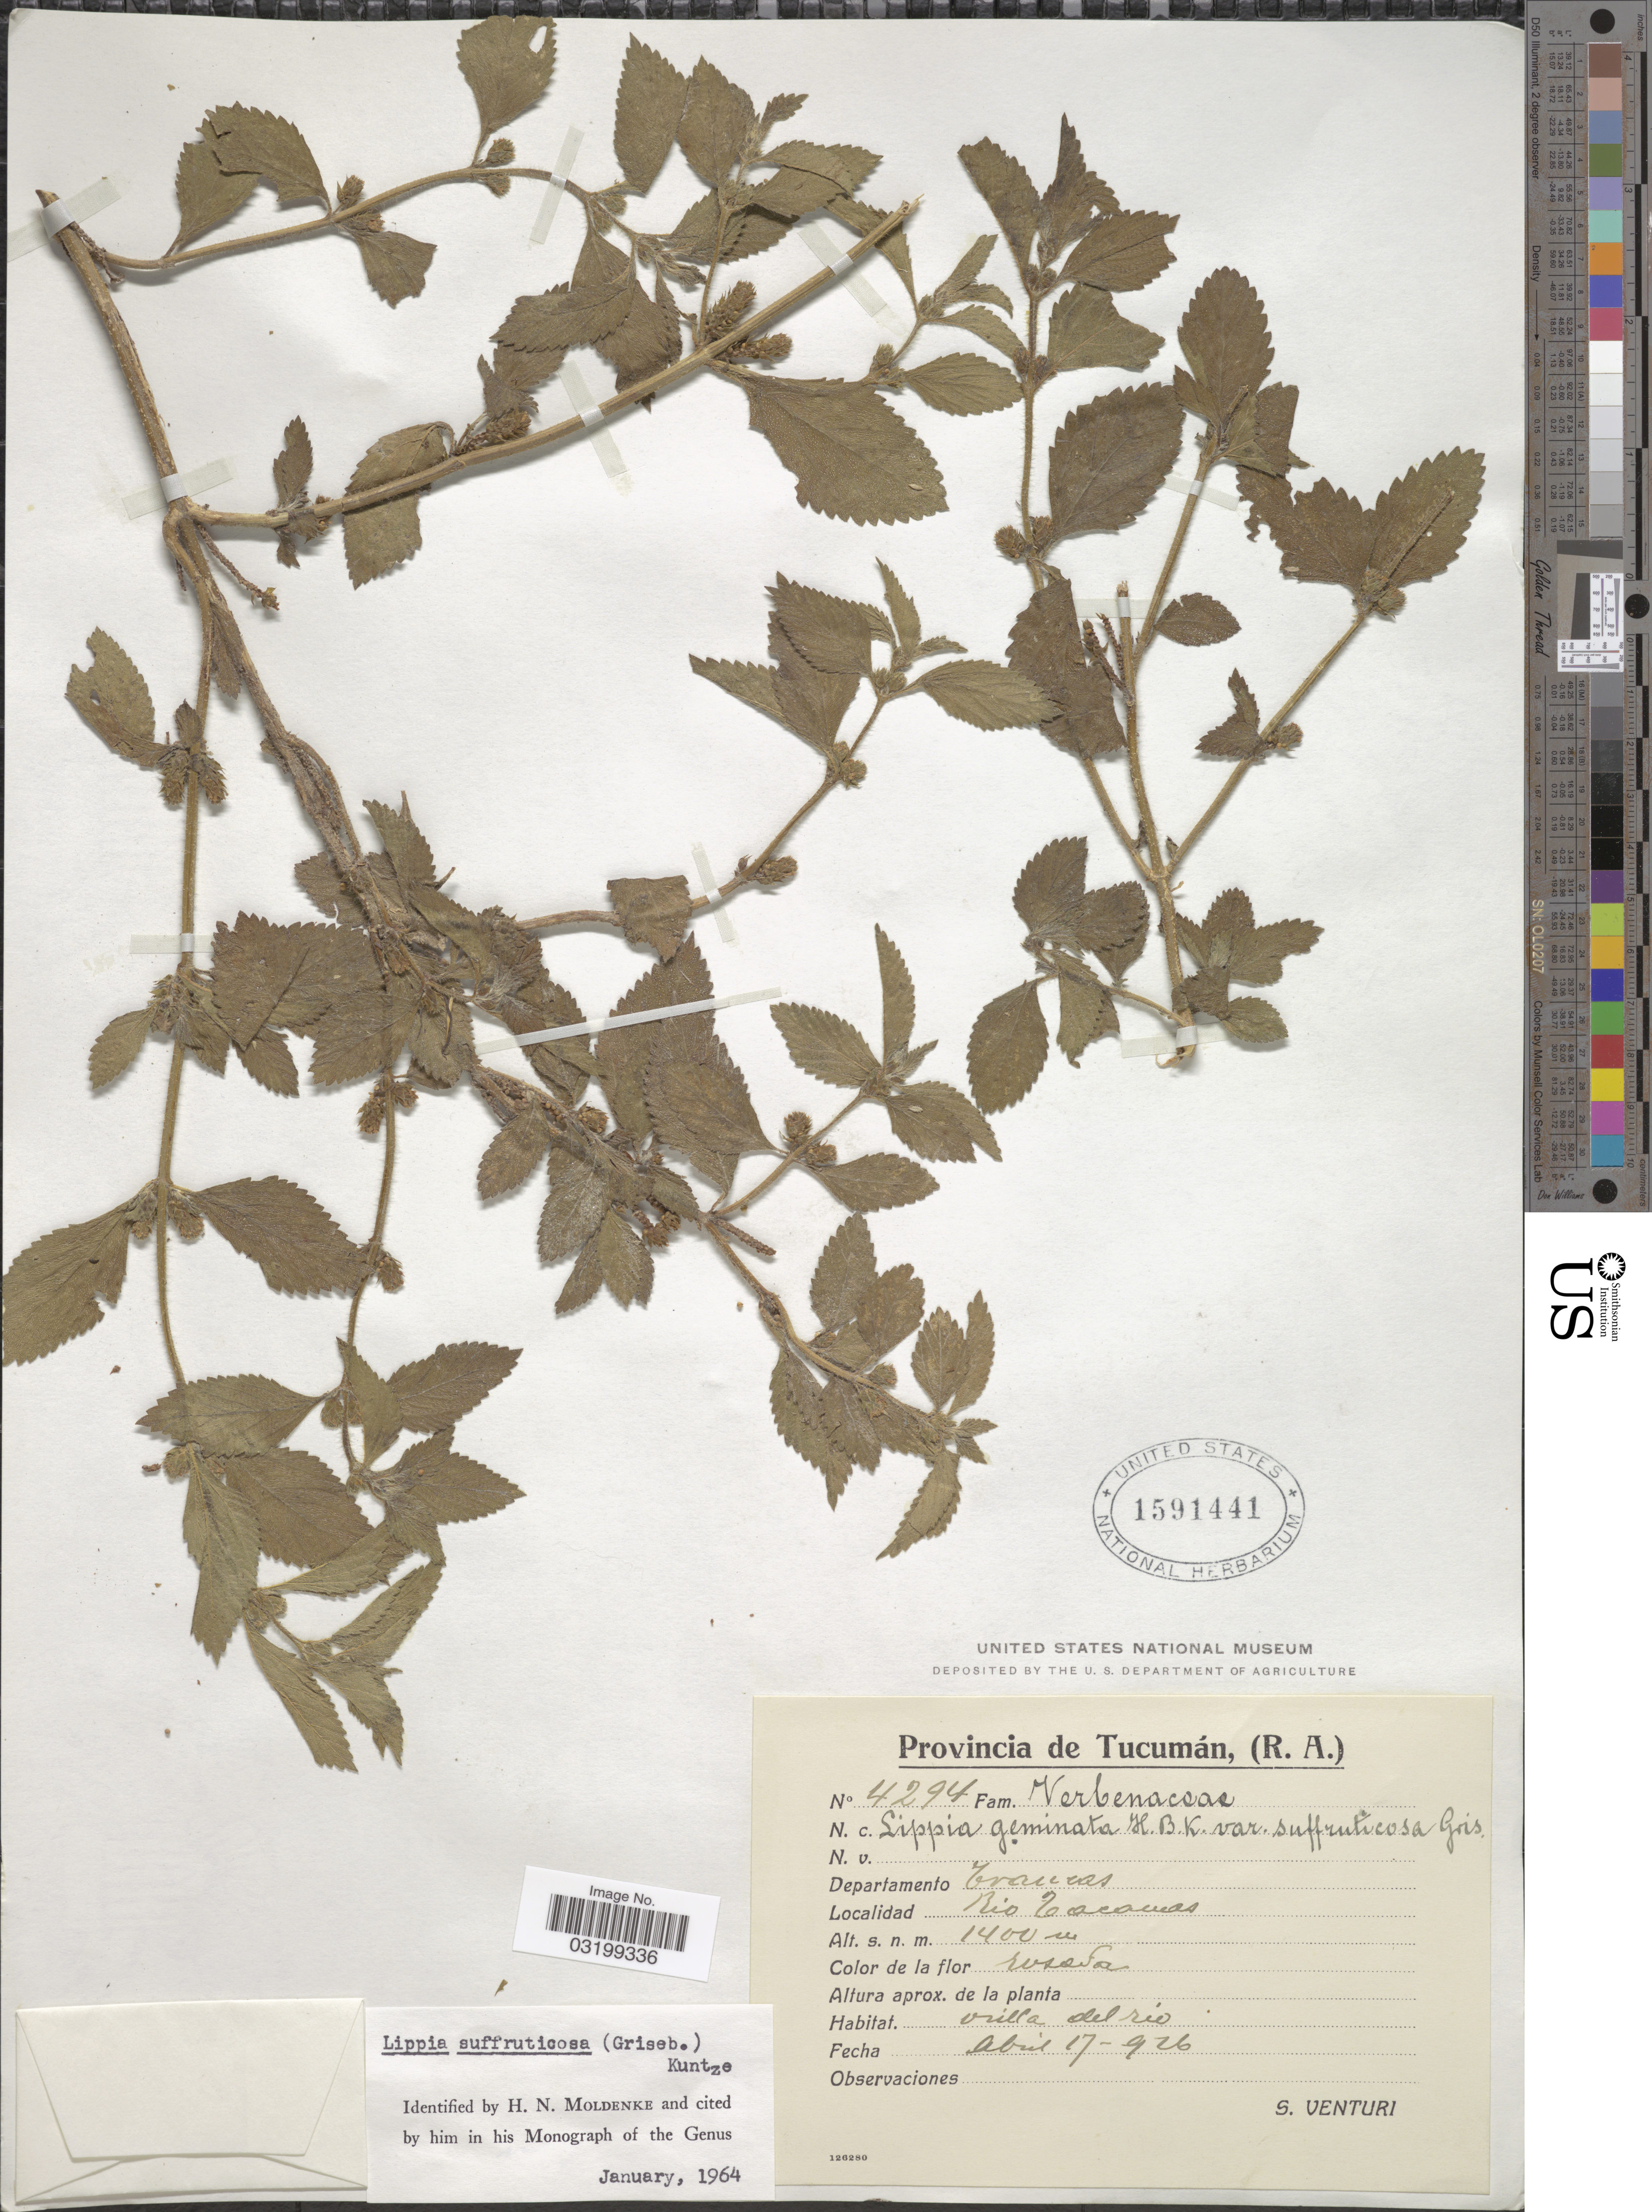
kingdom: Plantae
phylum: Tracheophyta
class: Magnoliopsida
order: Lamiales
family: Verbenaceae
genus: Lippia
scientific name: Lippia suffruticosa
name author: (Griseb.) Kuntze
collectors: S. Venturi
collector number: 4294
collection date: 1926-04-17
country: Argentina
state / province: Tucuman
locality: Departamento Trancas. Rio Tacamas.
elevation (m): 1400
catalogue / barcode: US 1591441